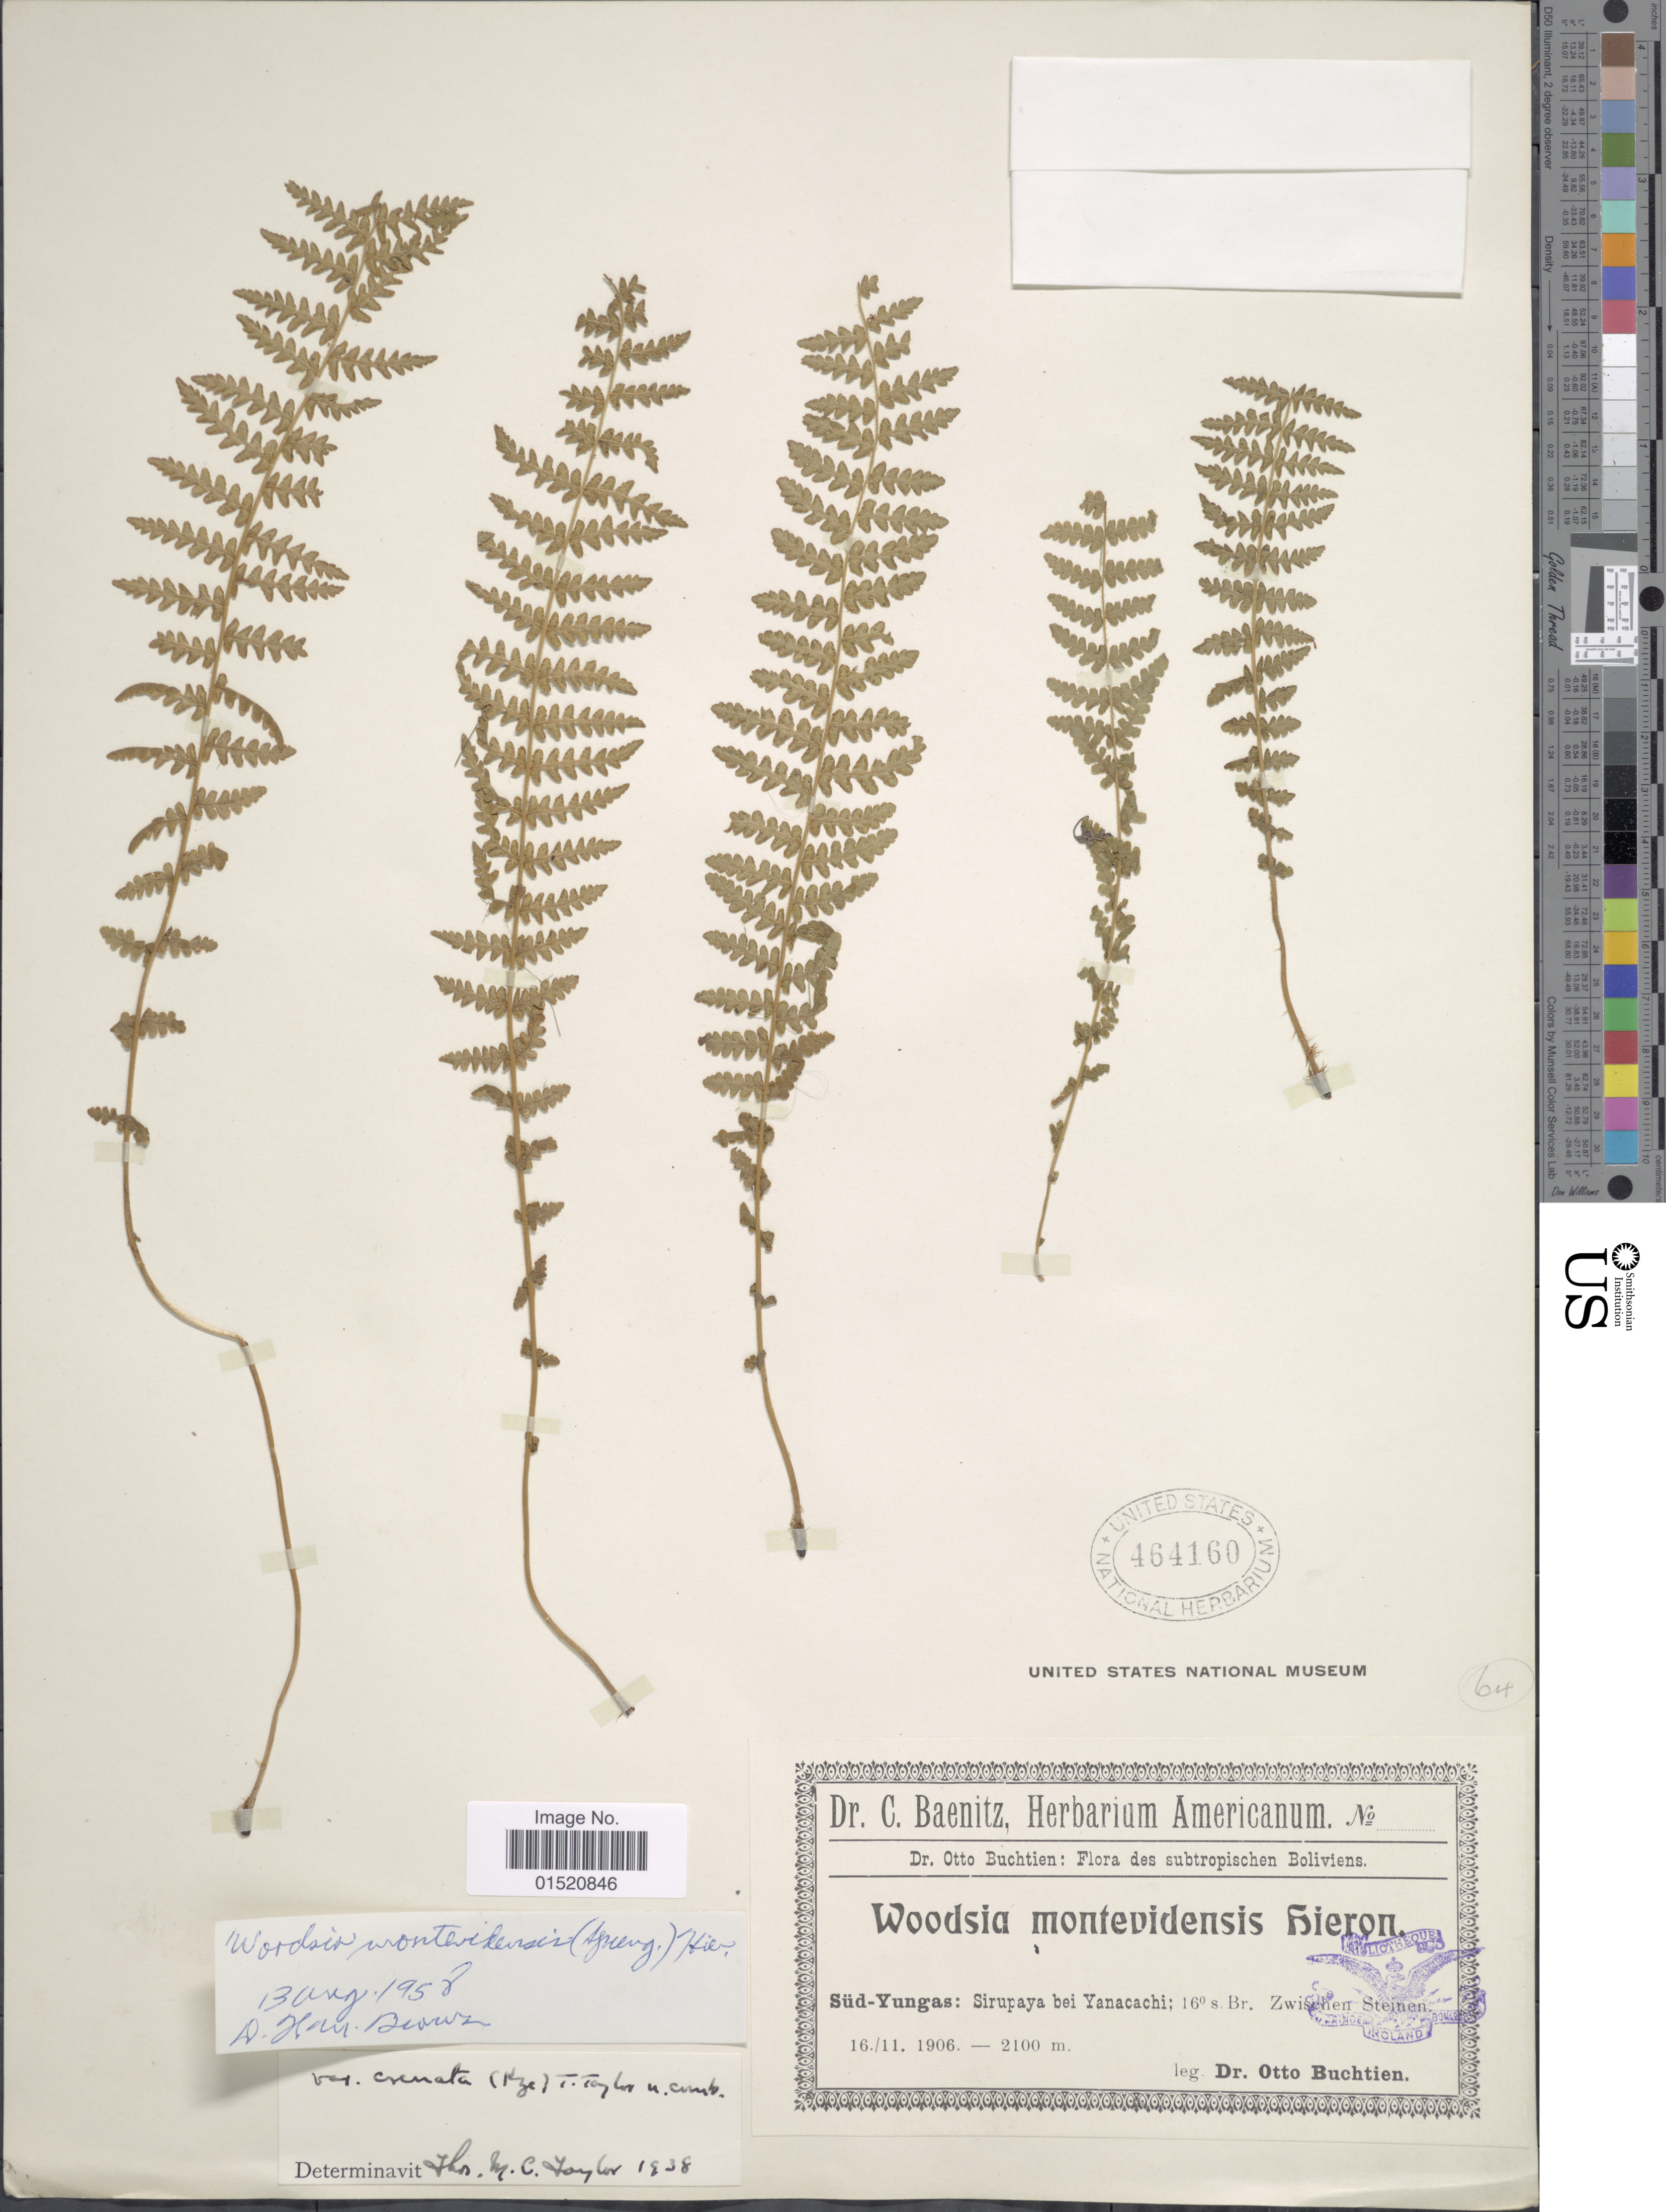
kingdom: Plantae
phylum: Tracheophyta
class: Polypodiopsida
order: Polypodiales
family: Woodsiaceae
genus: Woodsia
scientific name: Woodsia montevidensis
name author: (Spreng.) Hieron.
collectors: O. Buchtien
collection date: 1906-11-16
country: Bolivia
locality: Süd-Yungas: Sirupaya bei Yanacachi; Br.Zwischen Steinen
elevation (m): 2100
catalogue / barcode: US 464160